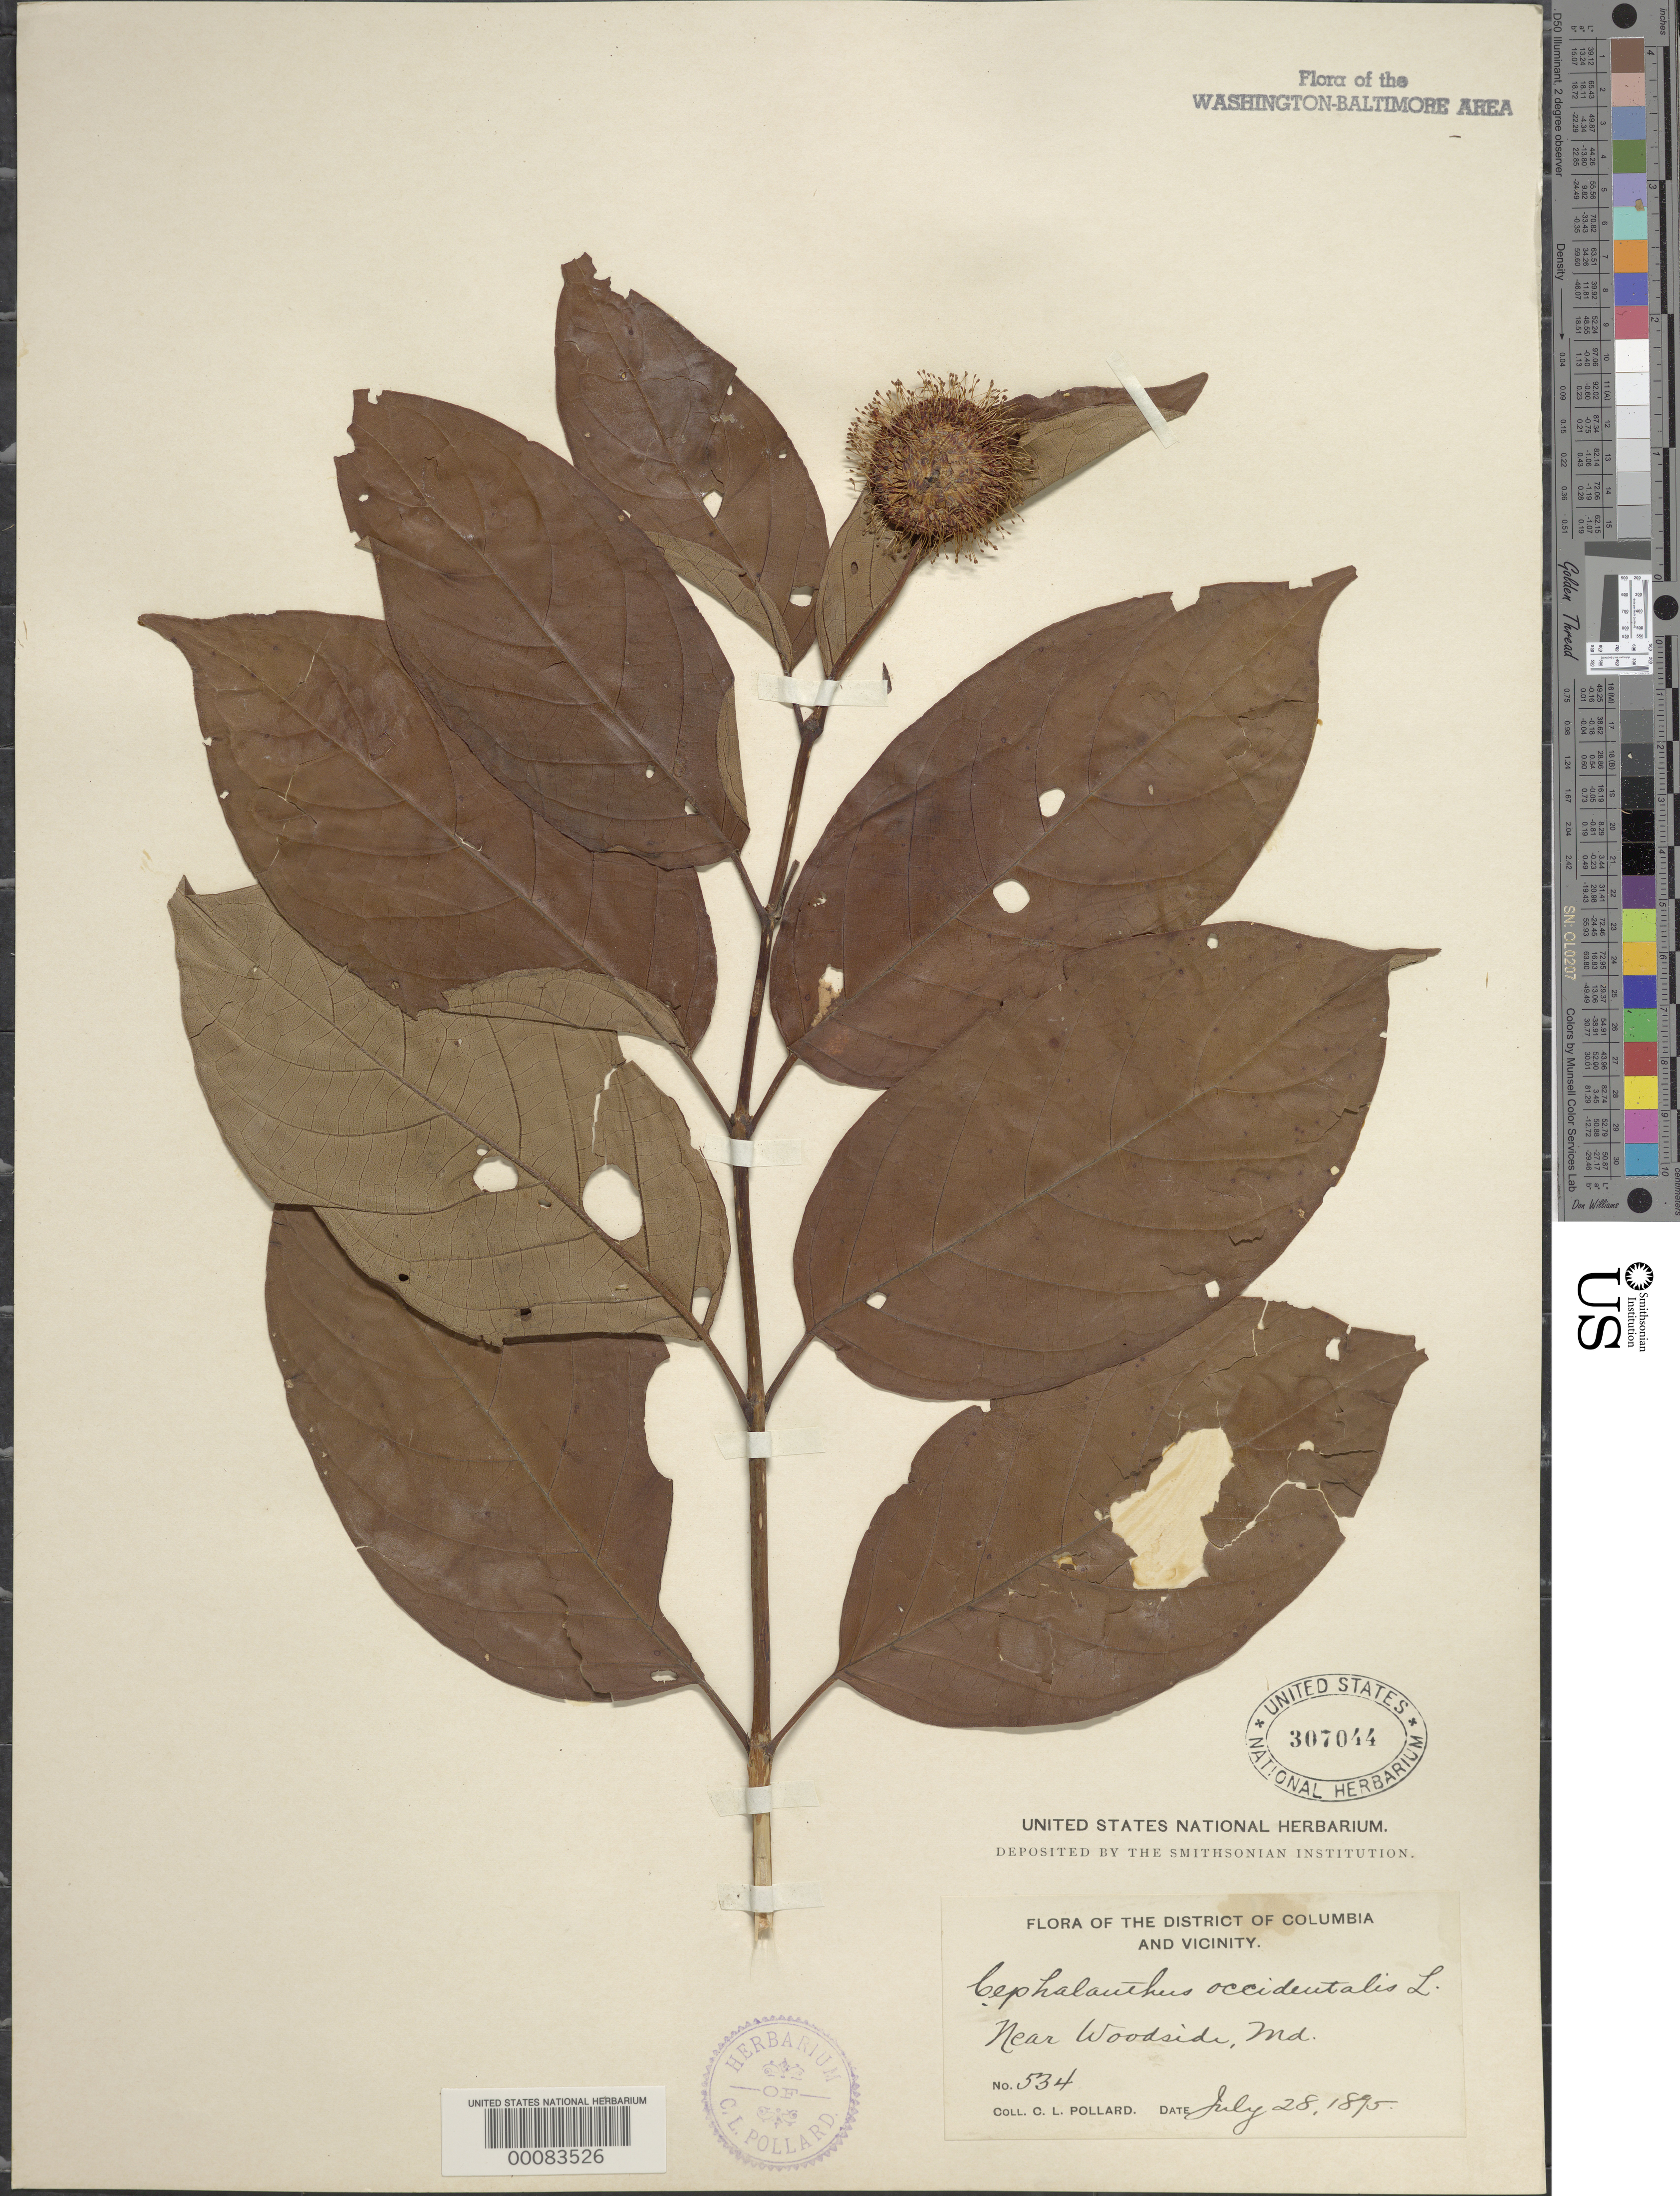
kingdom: Plantae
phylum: Tracheophyta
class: Magnoliopsida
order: Gentianales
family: Rubiaceae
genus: Cephalanthus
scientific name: Cephalanthus occidentalis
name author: L.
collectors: C. L. Pollard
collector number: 534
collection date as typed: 28 Jul 1895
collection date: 1895-07-28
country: United States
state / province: Maryland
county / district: Montgomery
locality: Woodside, near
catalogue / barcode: US 307044